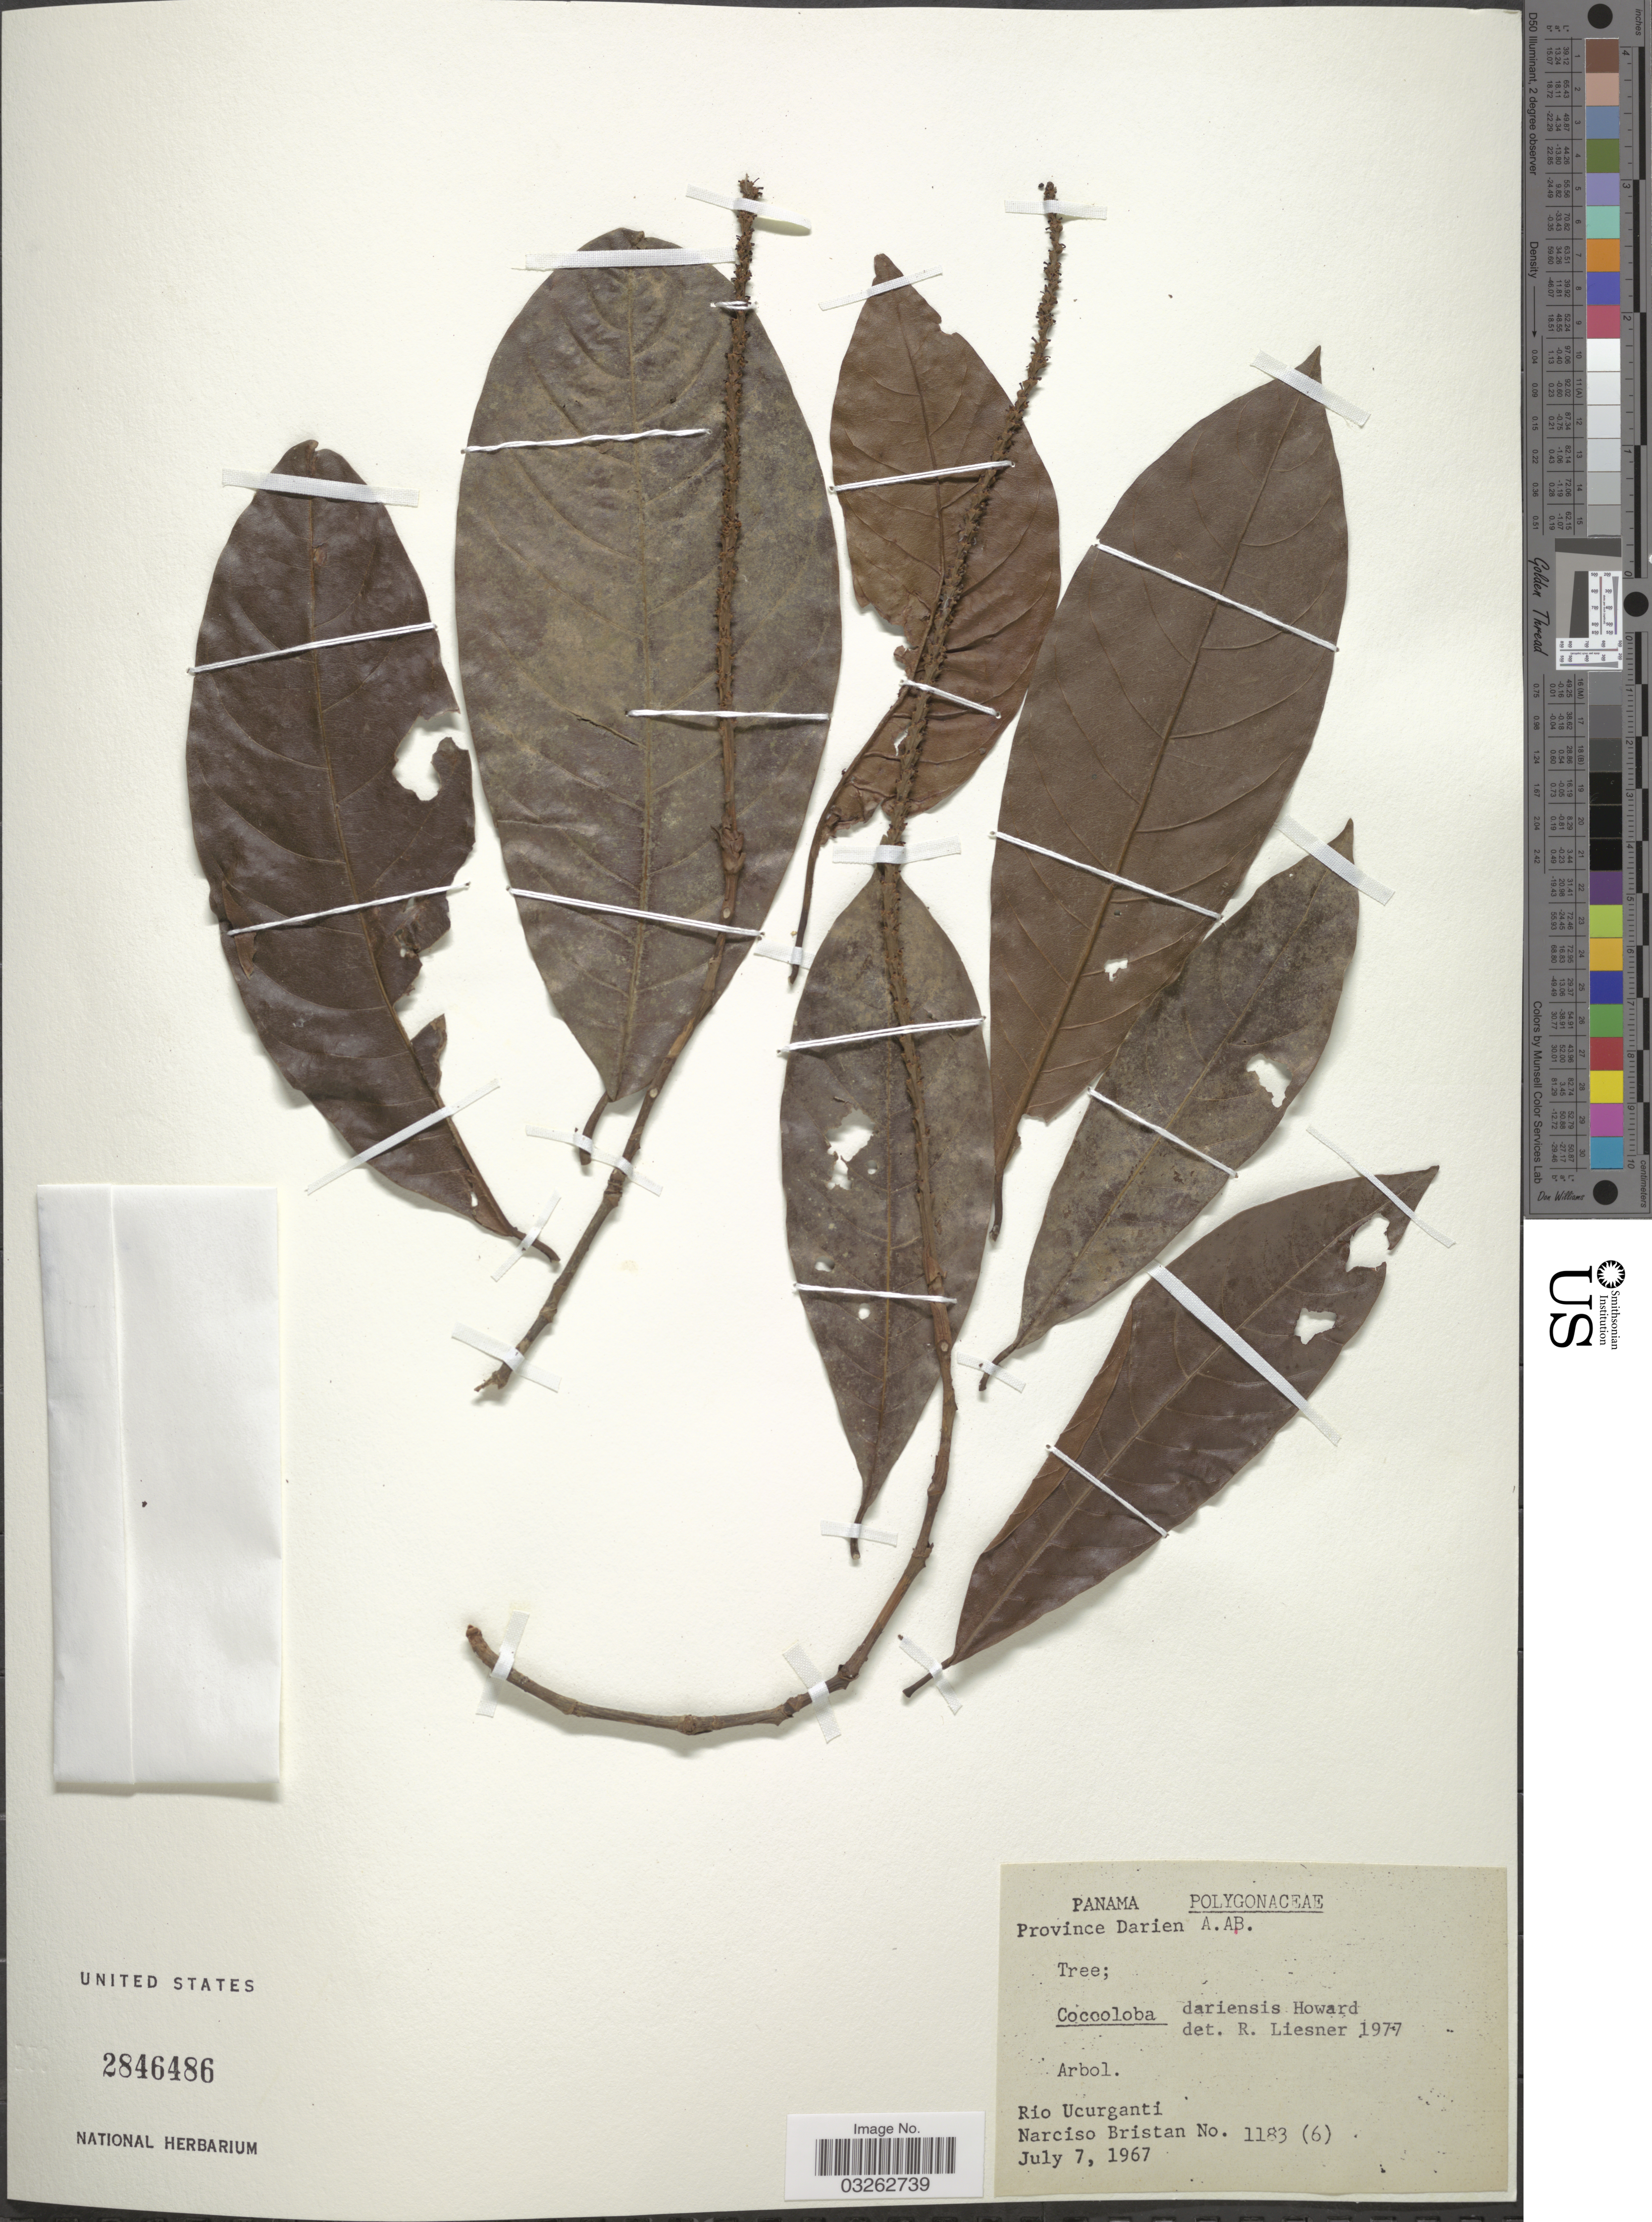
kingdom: Plantae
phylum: Tracheophyta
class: Magnoliopsida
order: Caryophyllales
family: Polygonaceae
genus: Coccoloba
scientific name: Coccoloba darienensis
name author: R.A. Howard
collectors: N. Bristan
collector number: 1183 (6)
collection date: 1967-07-07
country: Panama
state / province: Darién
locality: Río Ucurganti.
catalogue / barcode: US 2846486